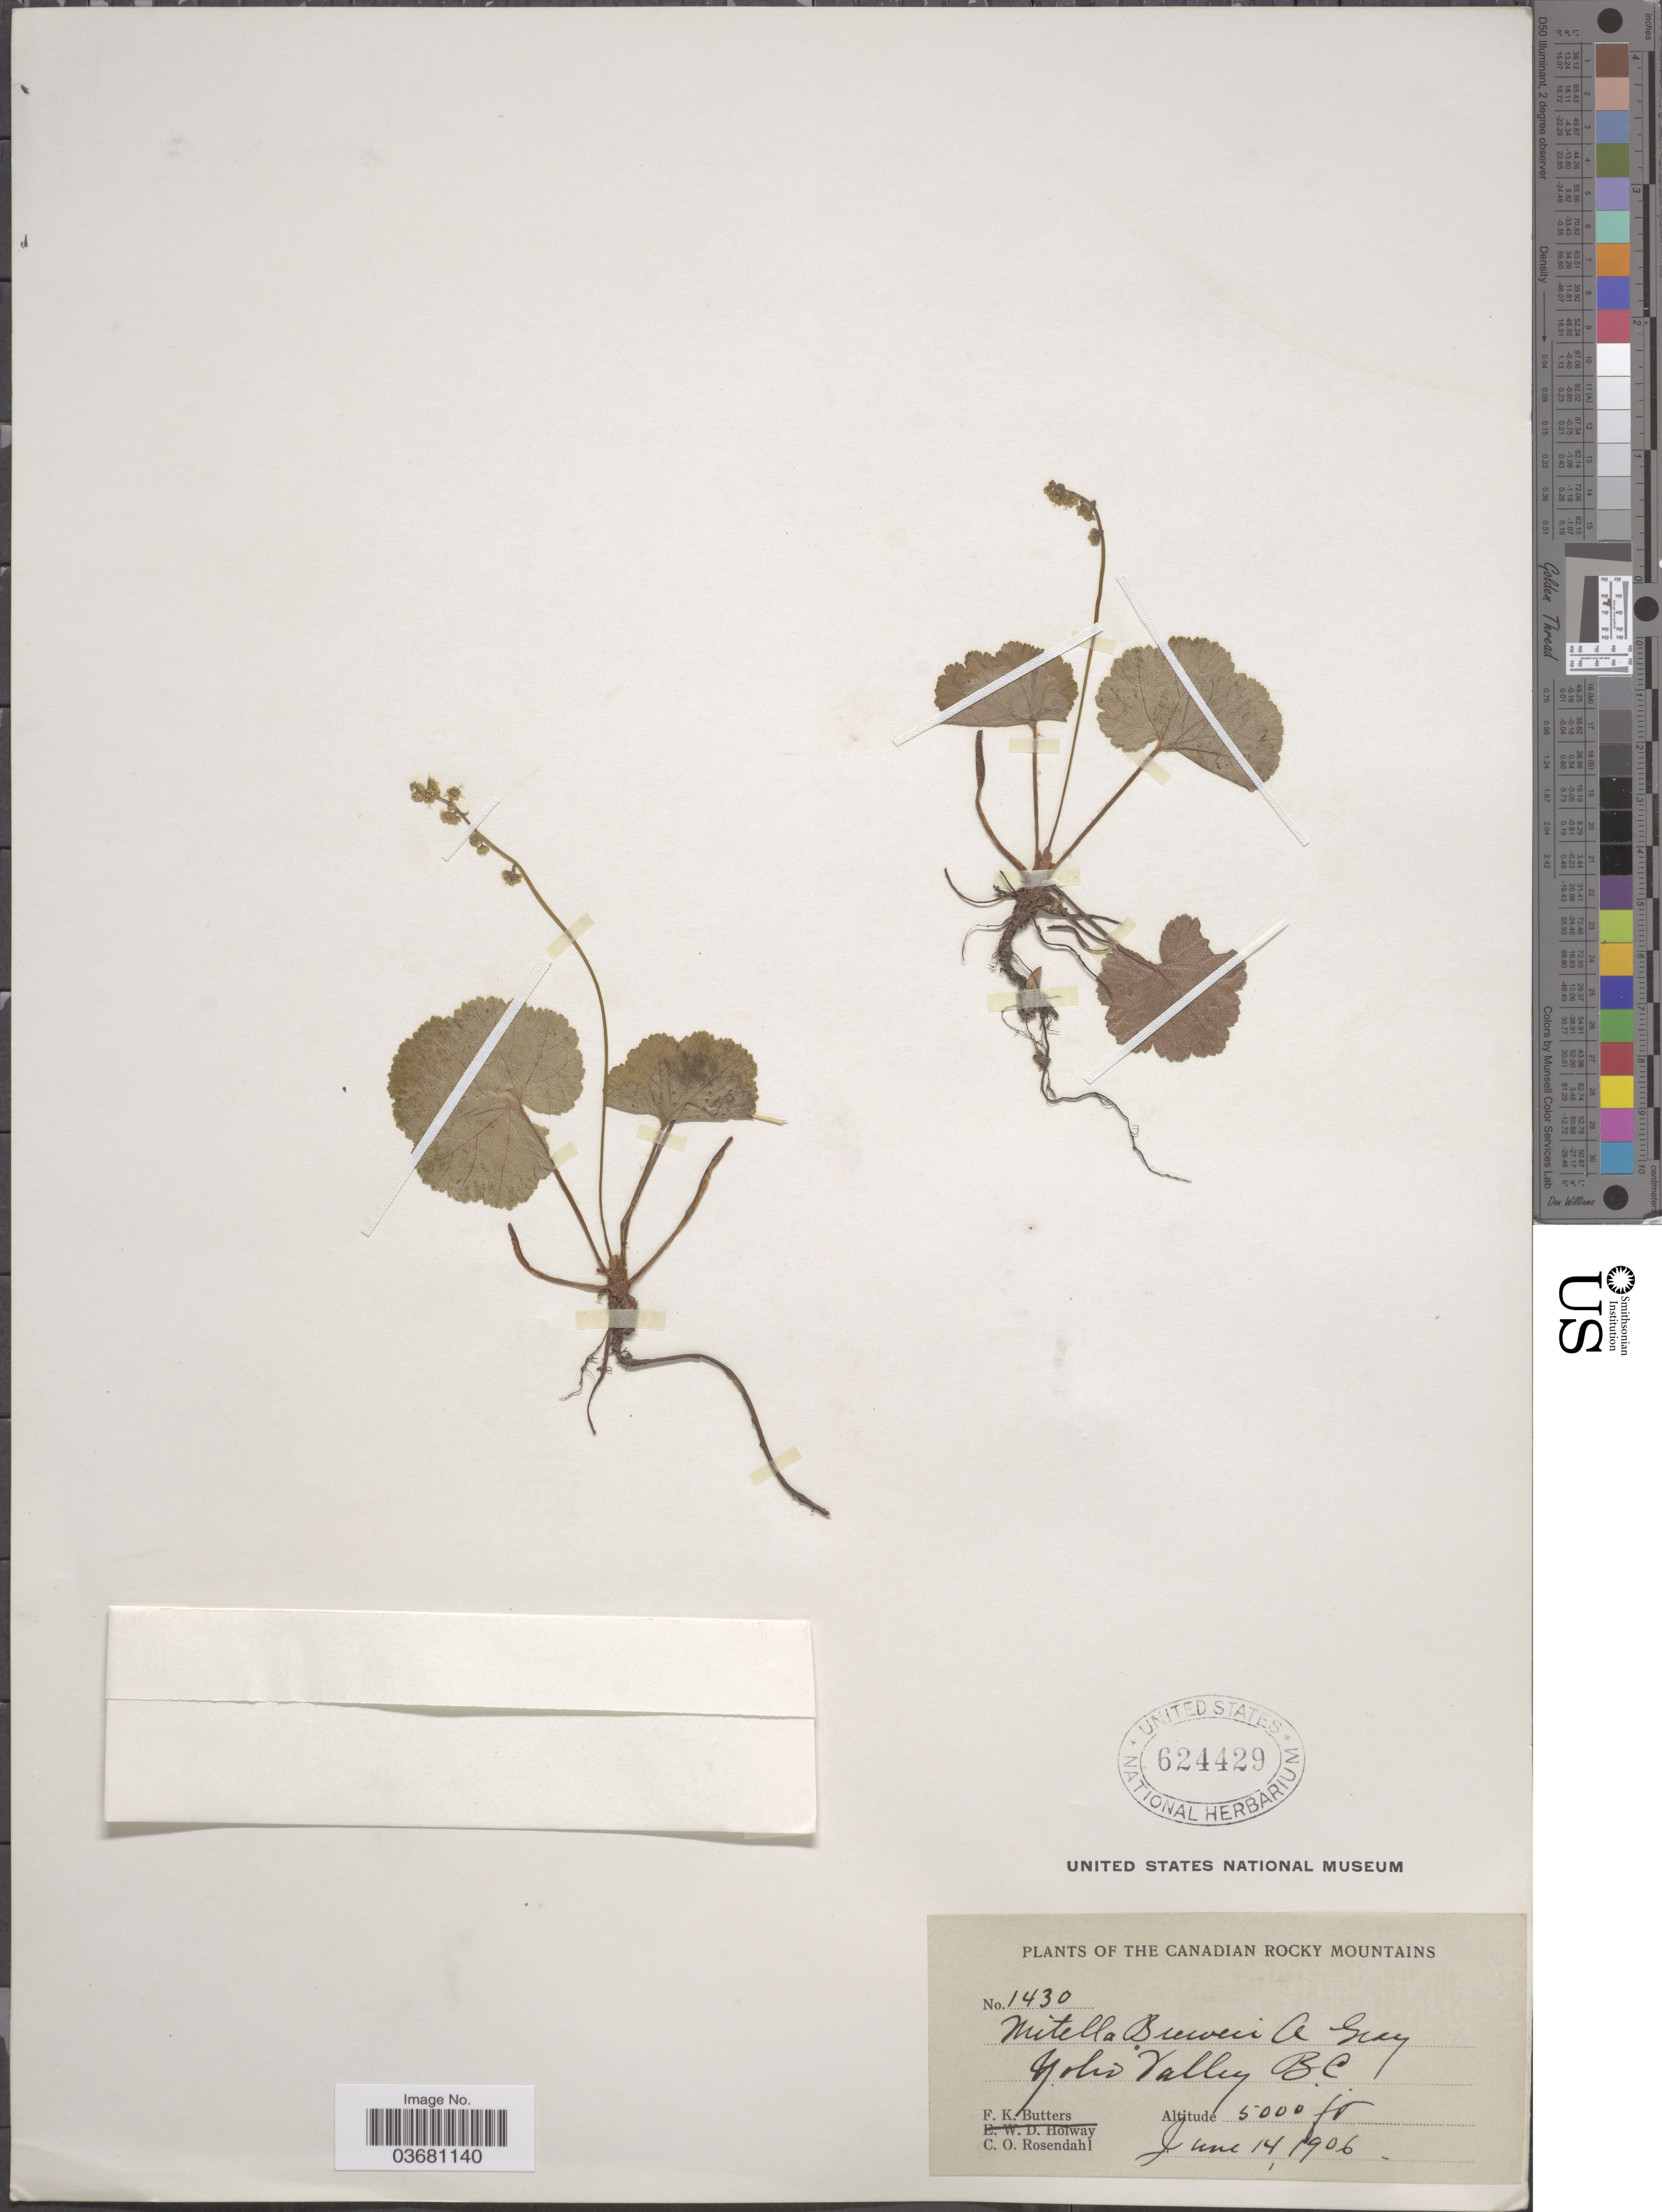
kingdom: Plantae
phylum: Tracheophyta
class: Magnoliopsida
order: Saxifragales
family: Saxifragaceae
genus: Mitella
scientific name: Mitella breweri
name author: A. Gray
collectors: F. K. Butters & C. O. Rosendahl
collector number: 1430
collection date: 1906-06-14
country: Canada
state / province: British Columbia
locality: The Canadian Rocky Mountains. Yoho Valley.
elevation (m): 1524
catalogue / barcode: US 624429